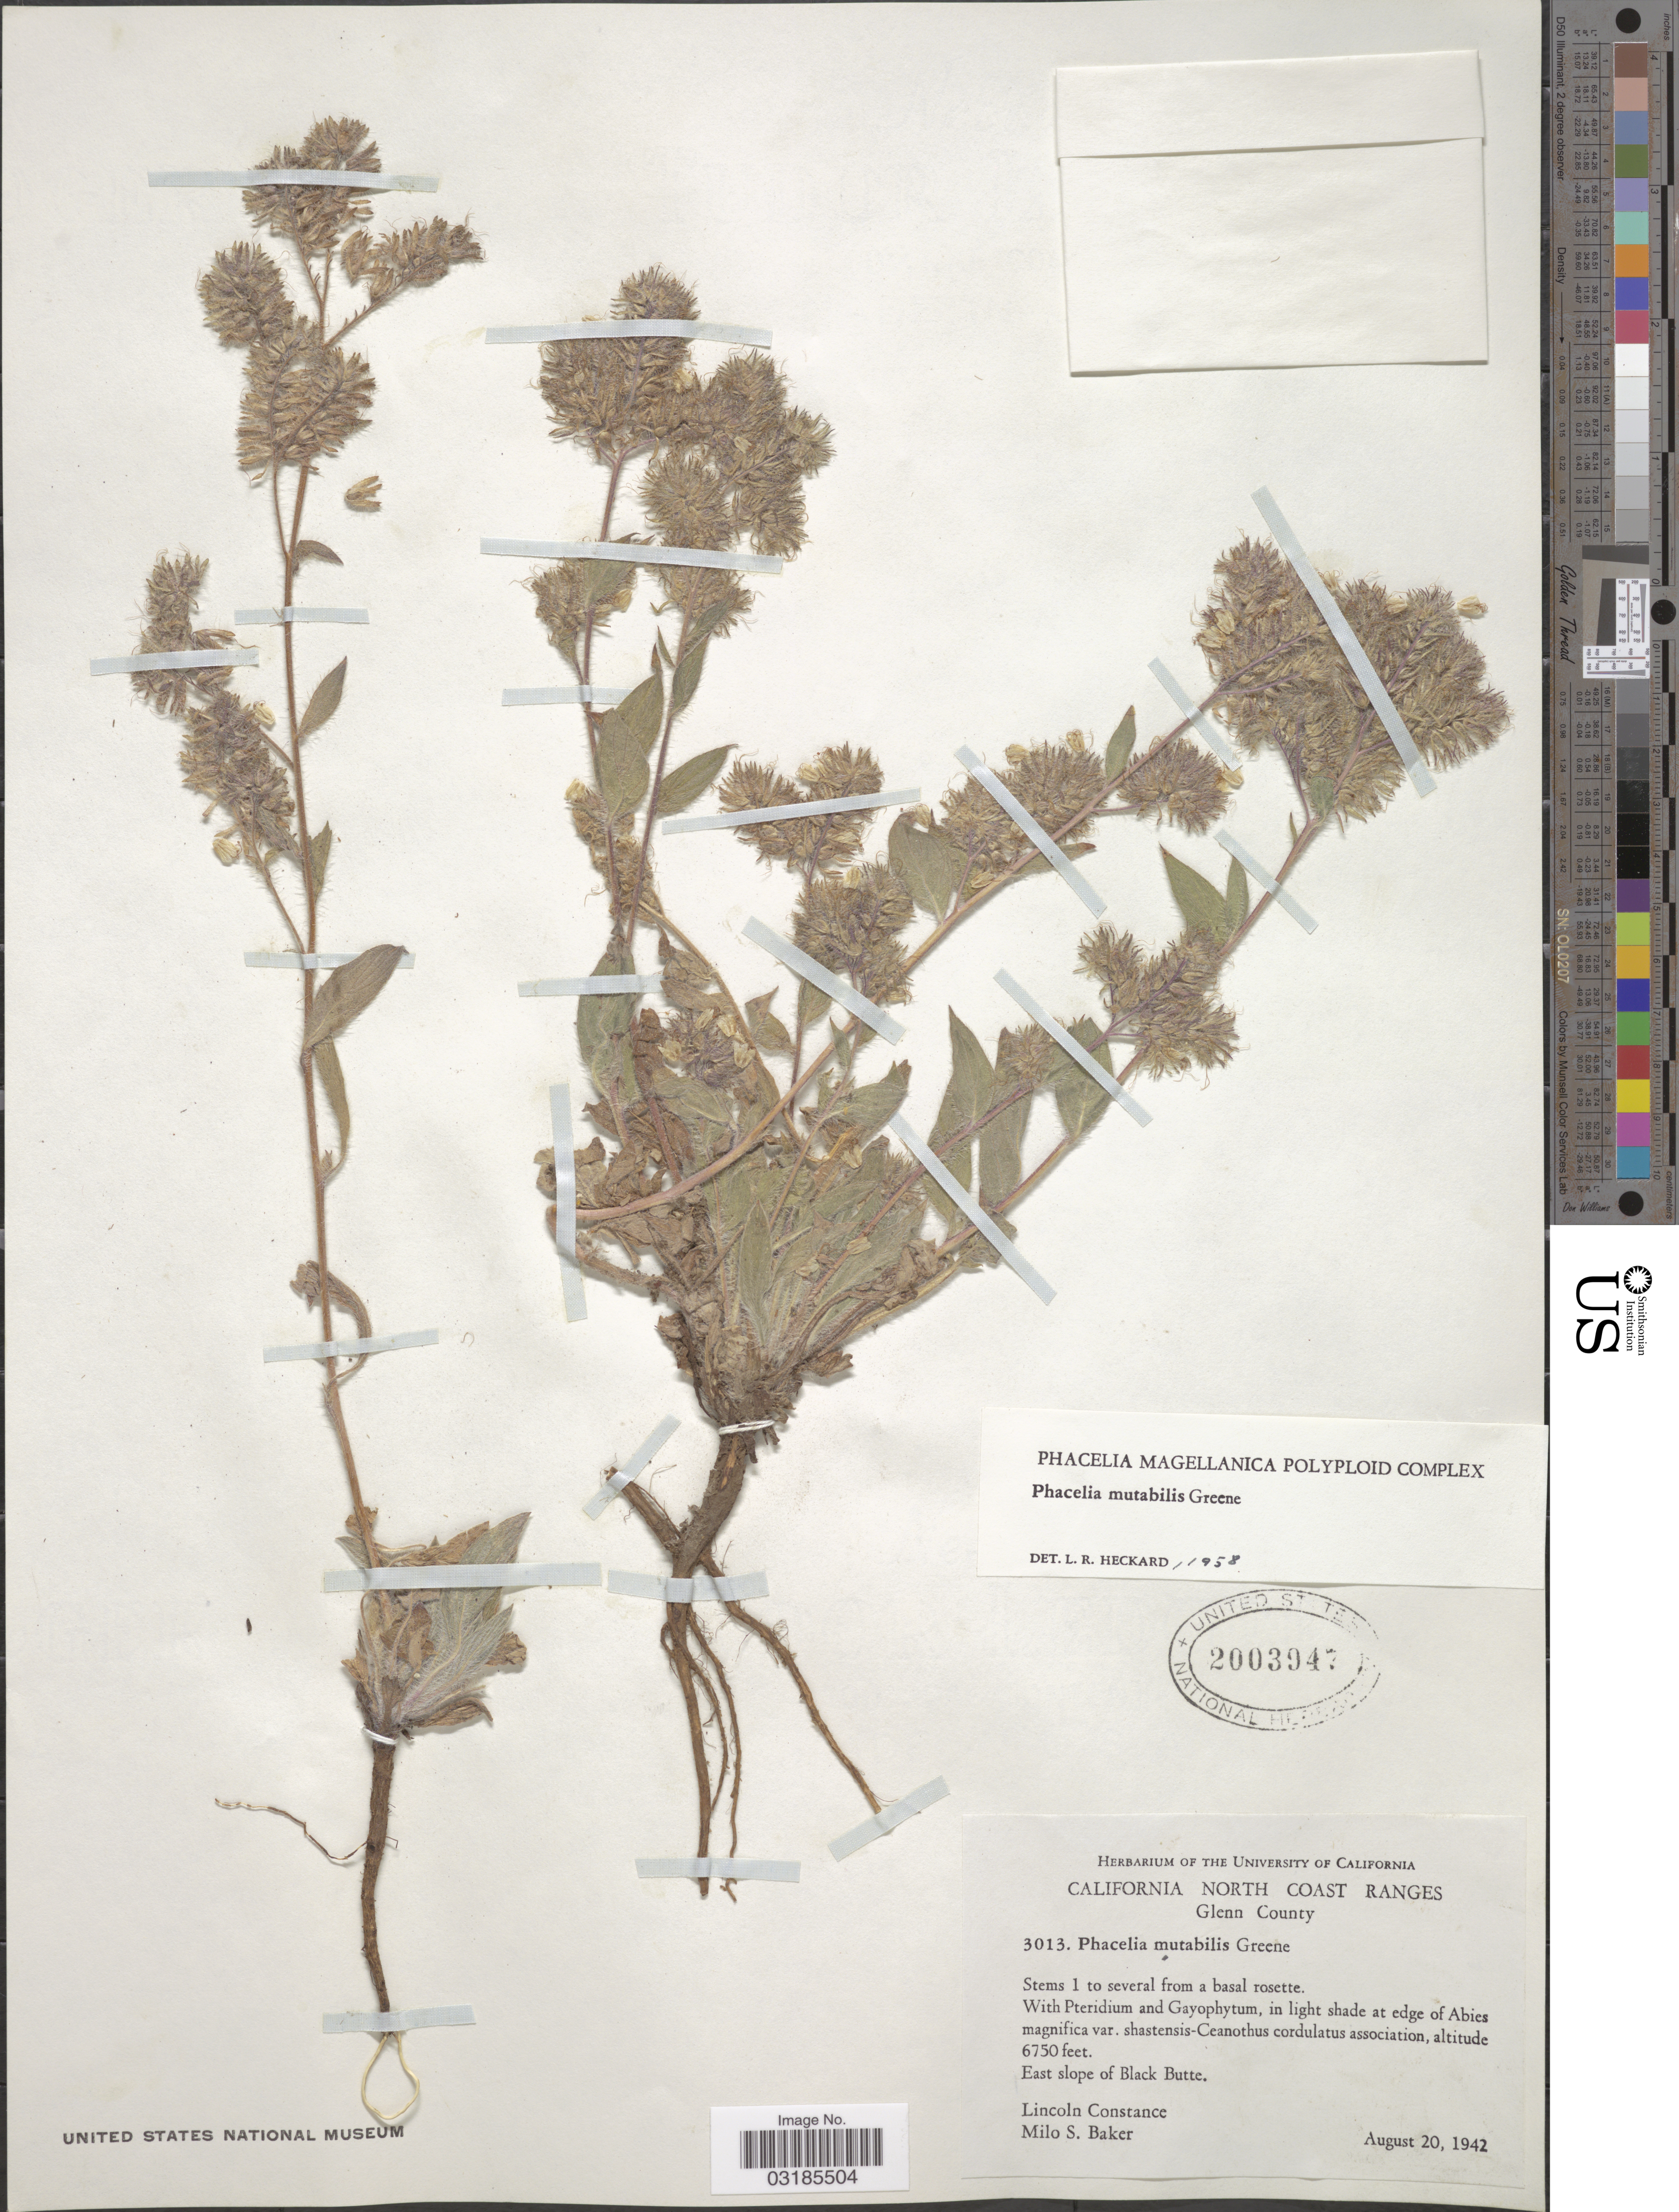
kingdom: Plantae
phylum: Tracheophyta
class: Magnoliopsida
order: Boraginales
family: Hydrophyllaceae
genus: Phacelia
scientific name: Phacelia mutabilis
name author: Greene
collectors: L. Constance & M. S. Baker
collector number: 3013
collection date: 1942-08-20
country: United States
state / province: California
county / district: Glenn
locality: California North Coast Ranges, Glenn County, East slope of Black Butte.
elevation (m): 2057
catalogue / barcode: US 2003947